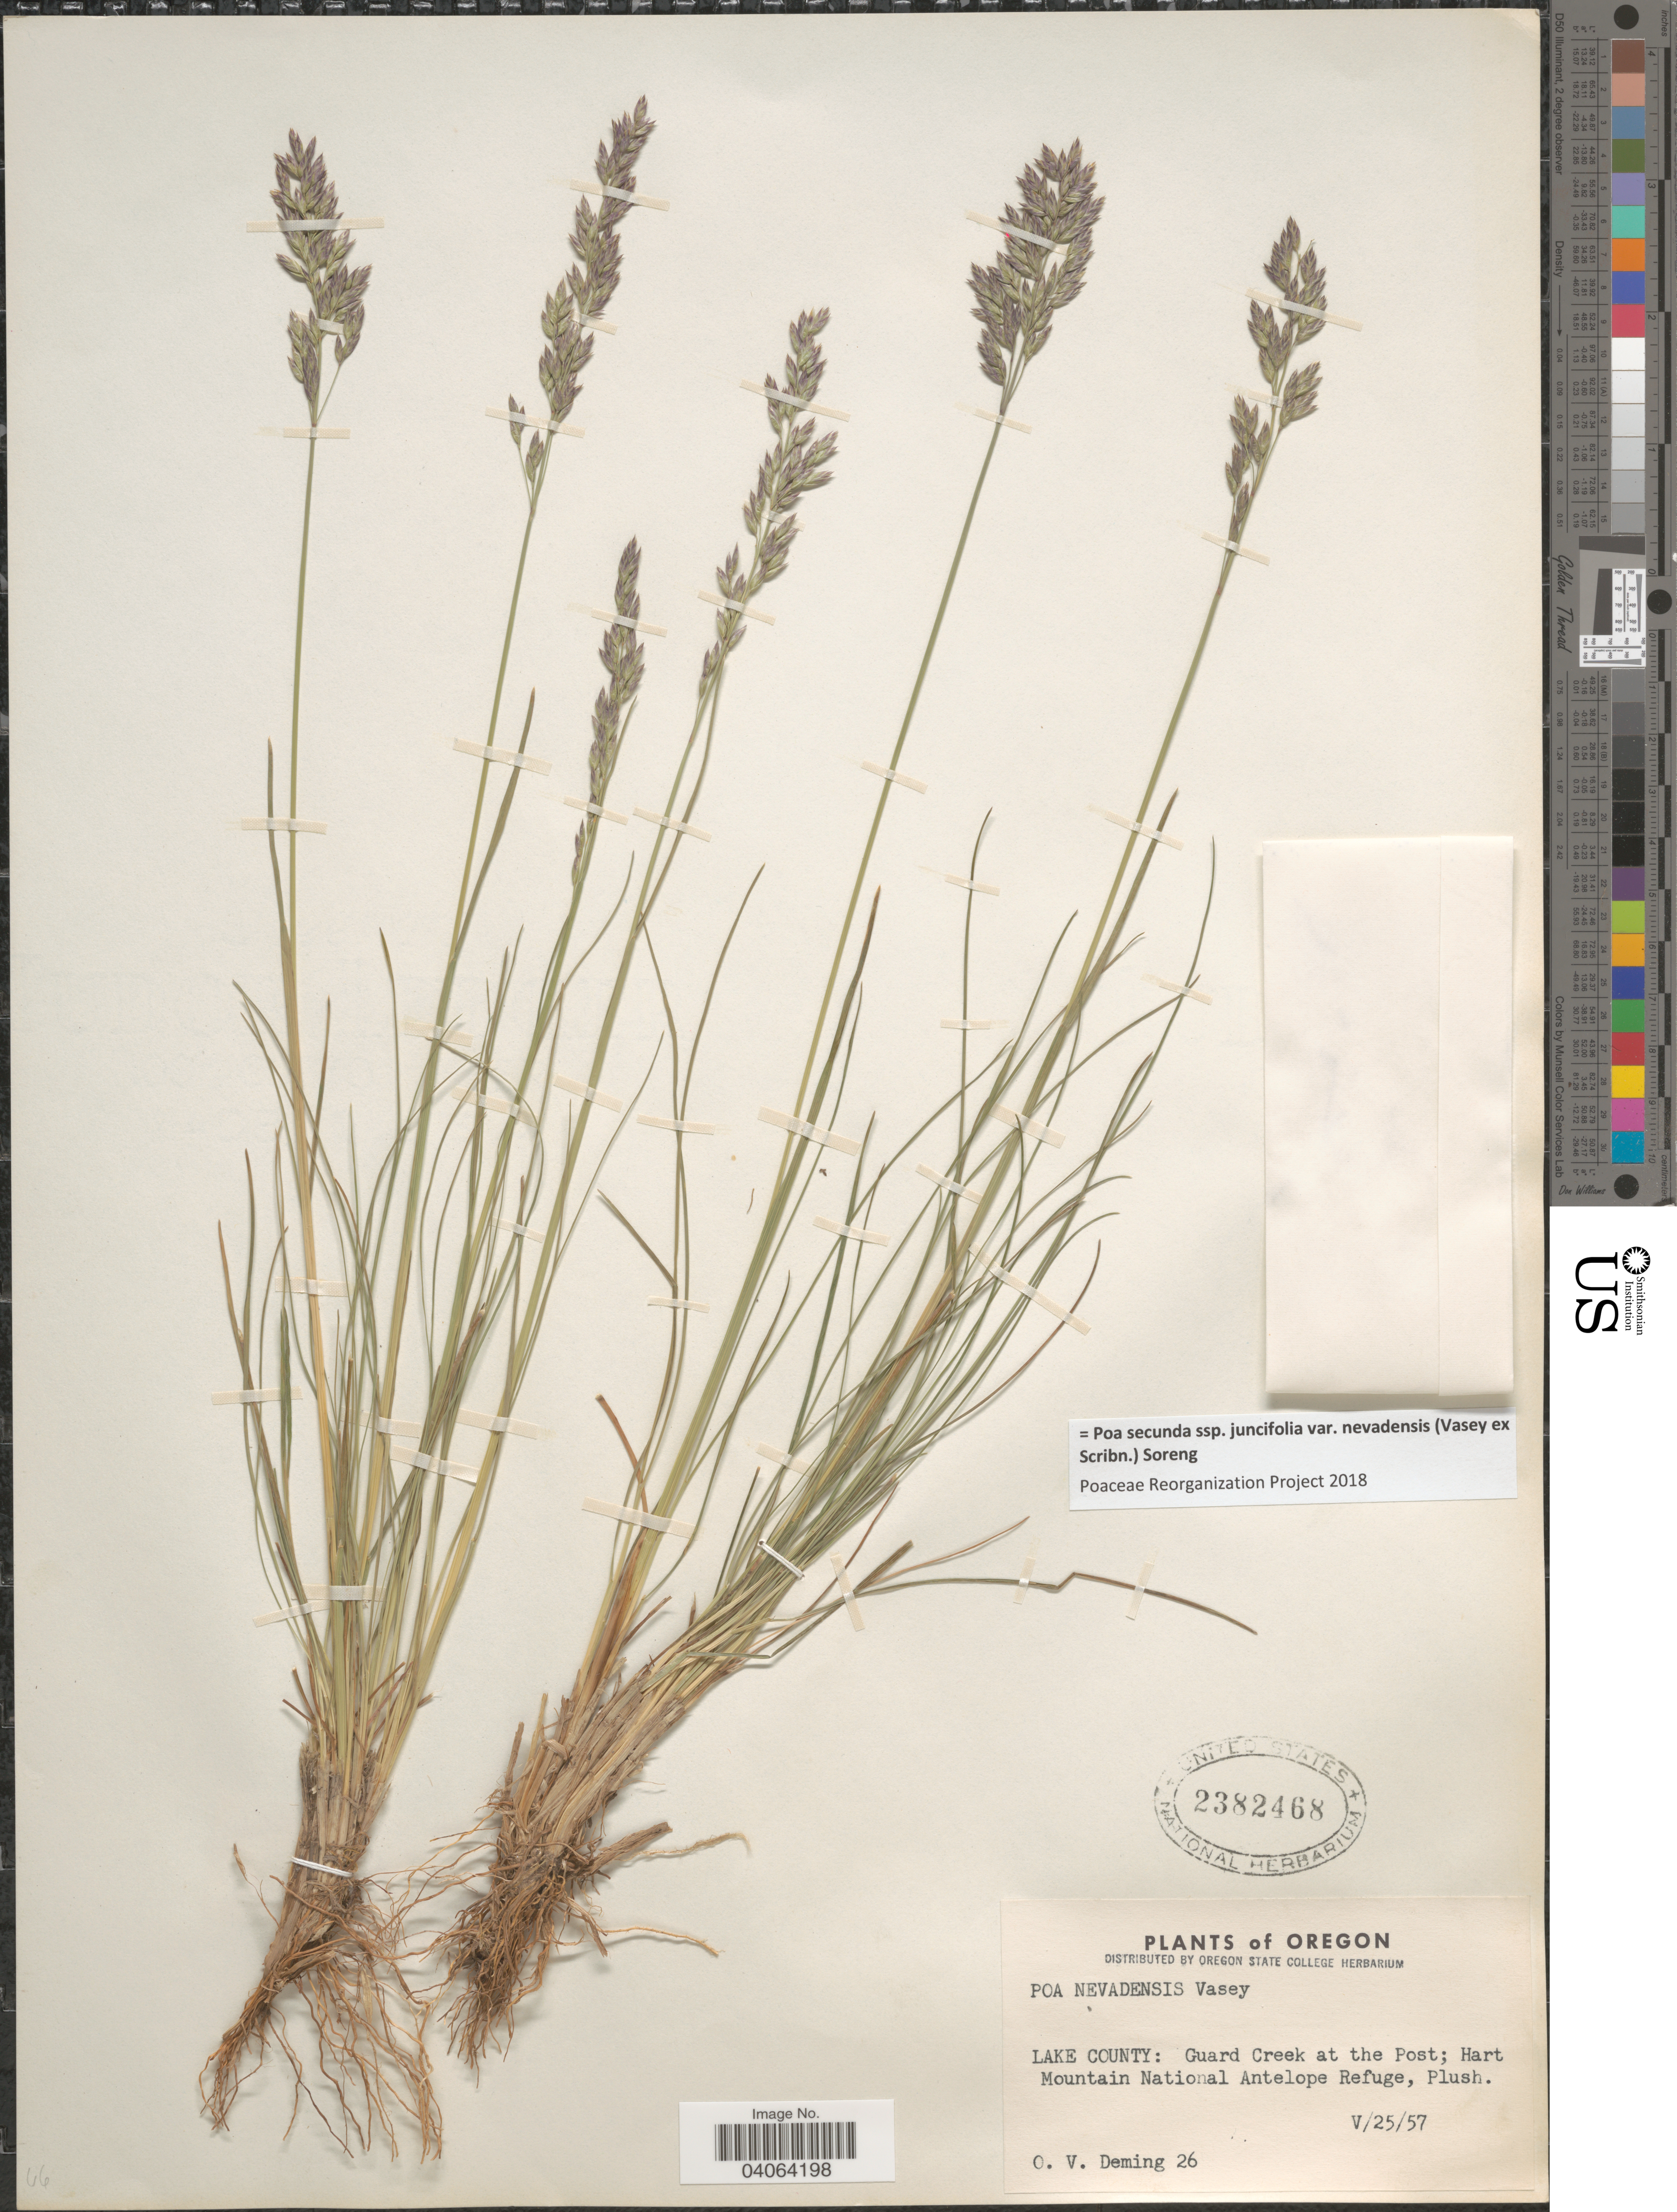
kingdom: Plantae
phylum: Tracheophyta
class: Liliopsida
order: Poales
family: Poaceae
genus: Poa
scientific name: Poa secunda subsp. juncifolia var. nevadensis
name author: (Vasey ex Scribn.) Soreng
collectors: O. Deming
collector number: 26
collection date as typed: Transcribed d/m/y: 25/5/57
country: United States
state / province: Oregon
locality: Lake County; Guard Creek at the Post; Hart Mountain National Antelope Refuge, Plush.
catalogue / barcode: US 2382468